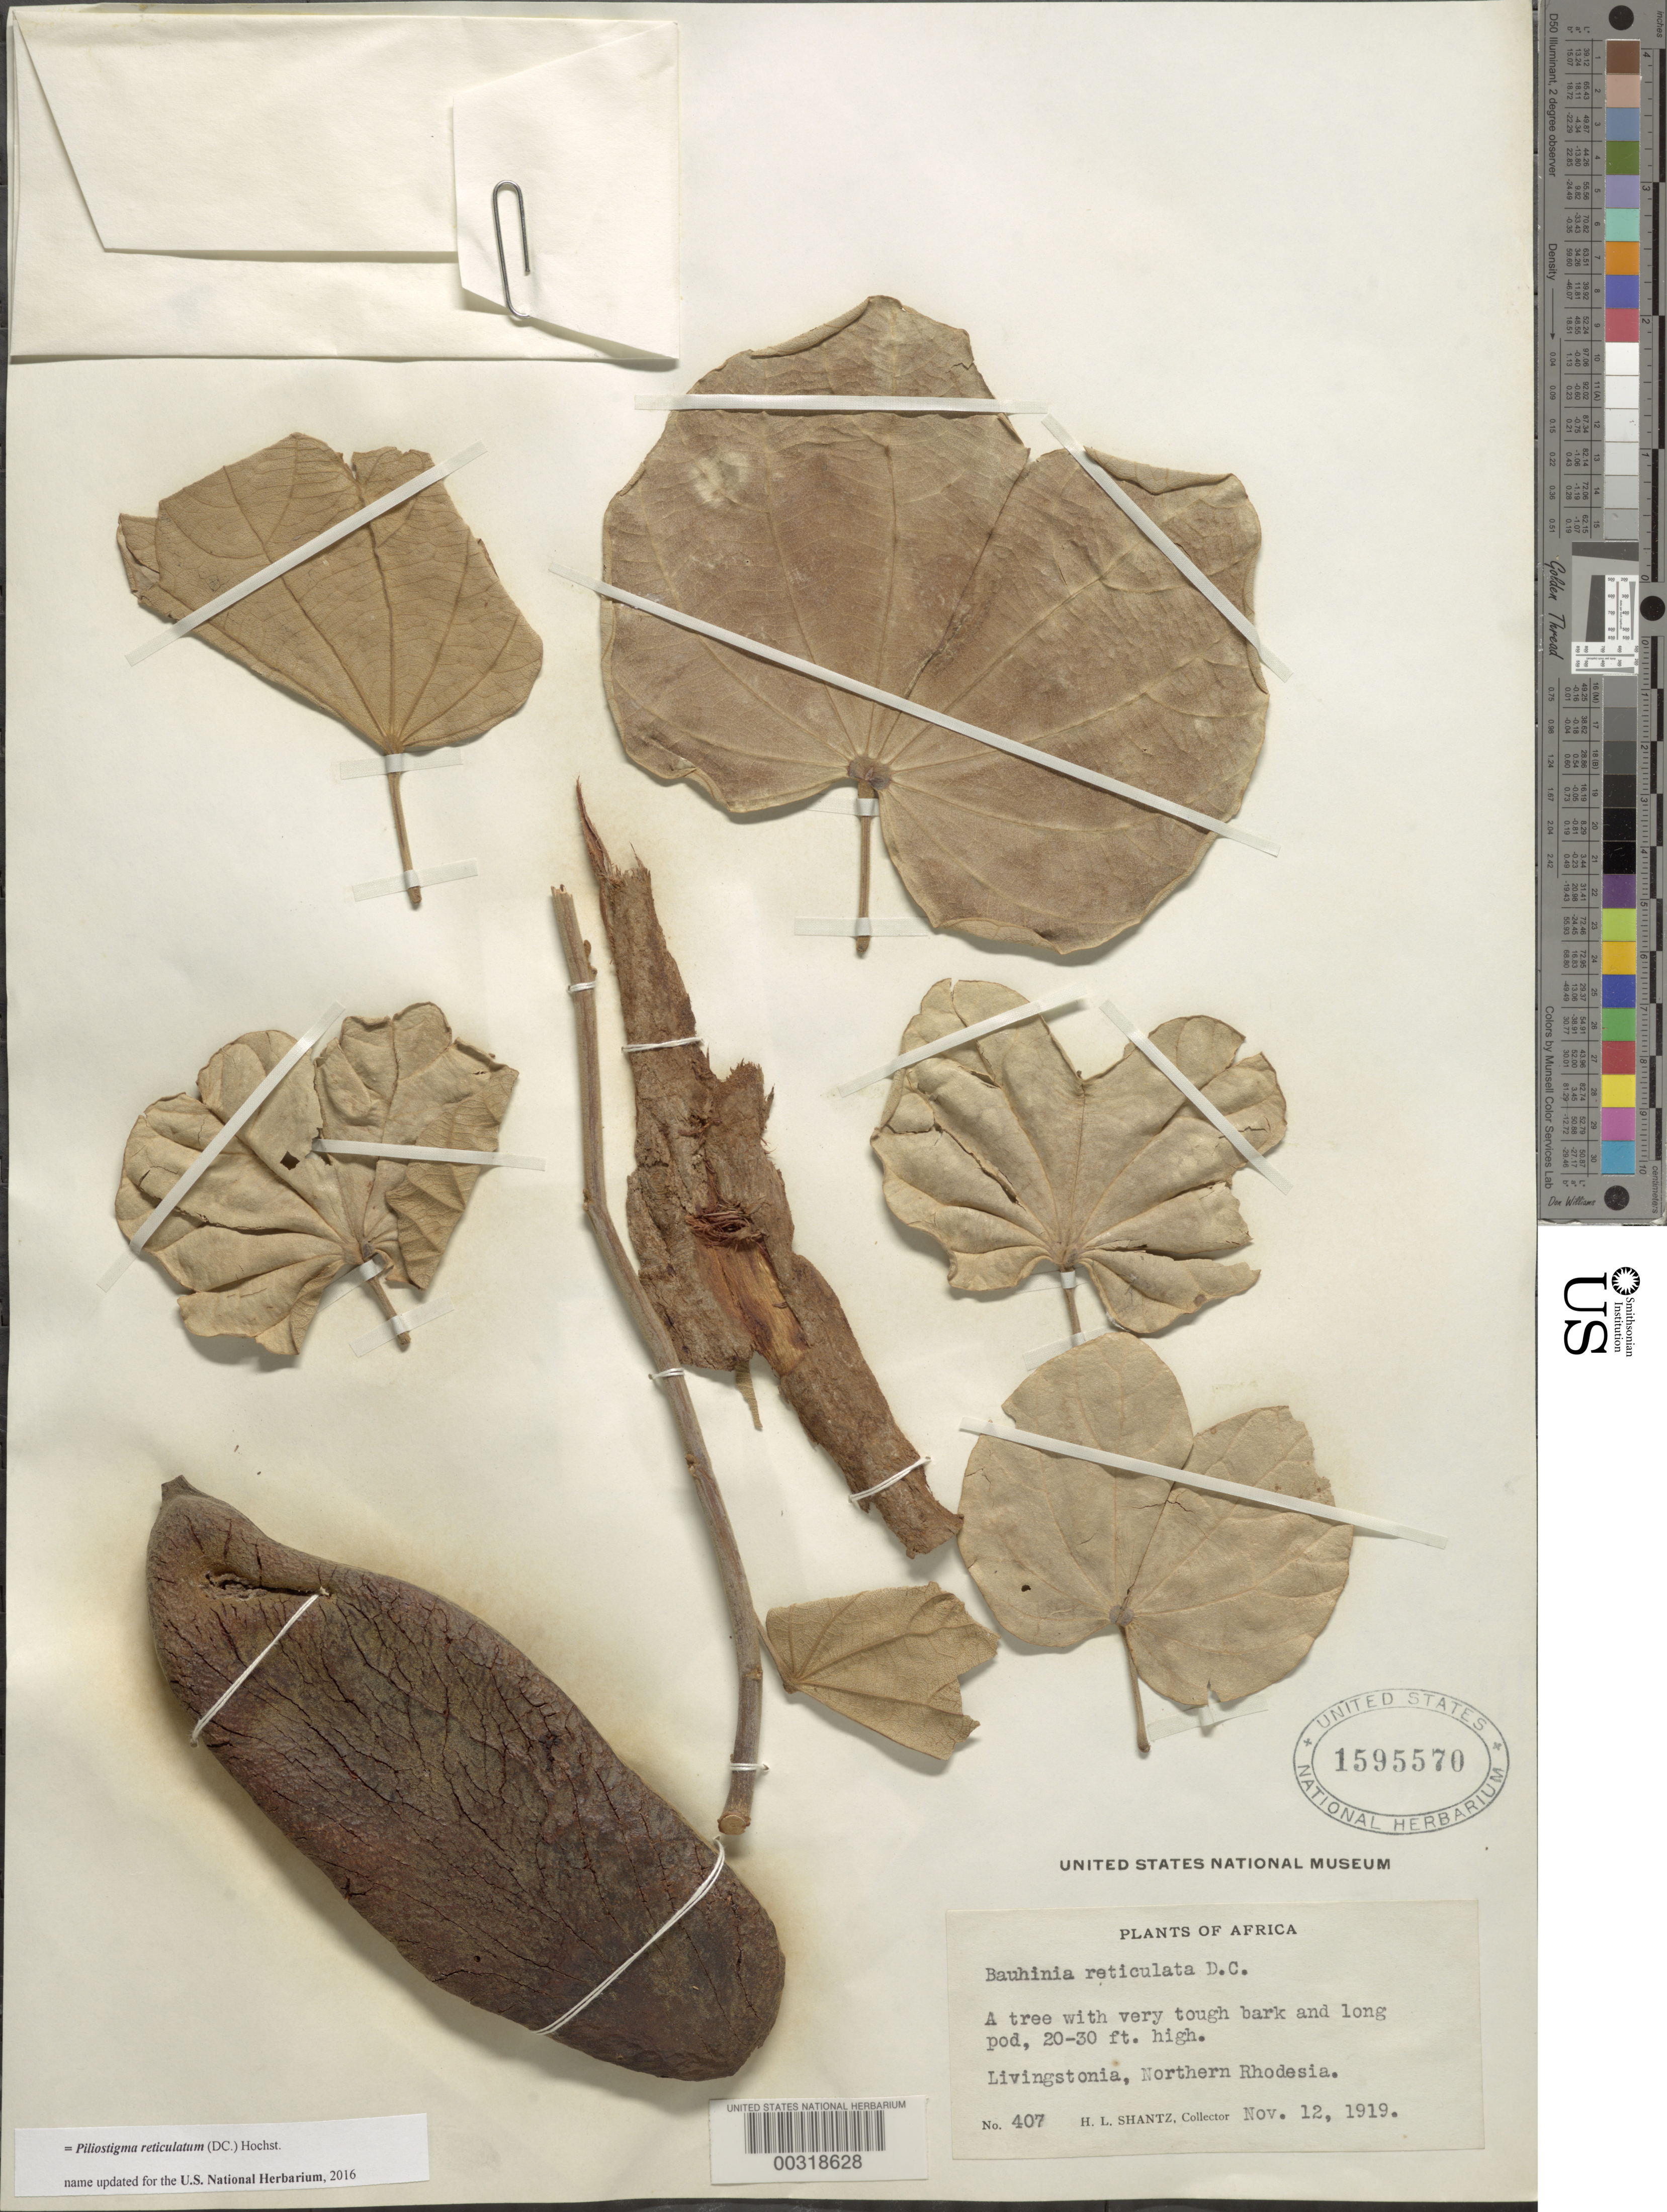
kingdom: Plantae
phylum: Tracheophyta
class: Magnoliopsida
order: Fabales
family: Fabaceae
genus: Piliostigma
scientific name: Piliostigma reticulatum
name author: (DC.) Hochst.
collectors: H. Shantz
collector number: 407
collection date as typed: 12 Nov 1919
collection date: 1919-11-12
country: Zambia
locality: Livingstonia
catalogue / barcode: US 1595570